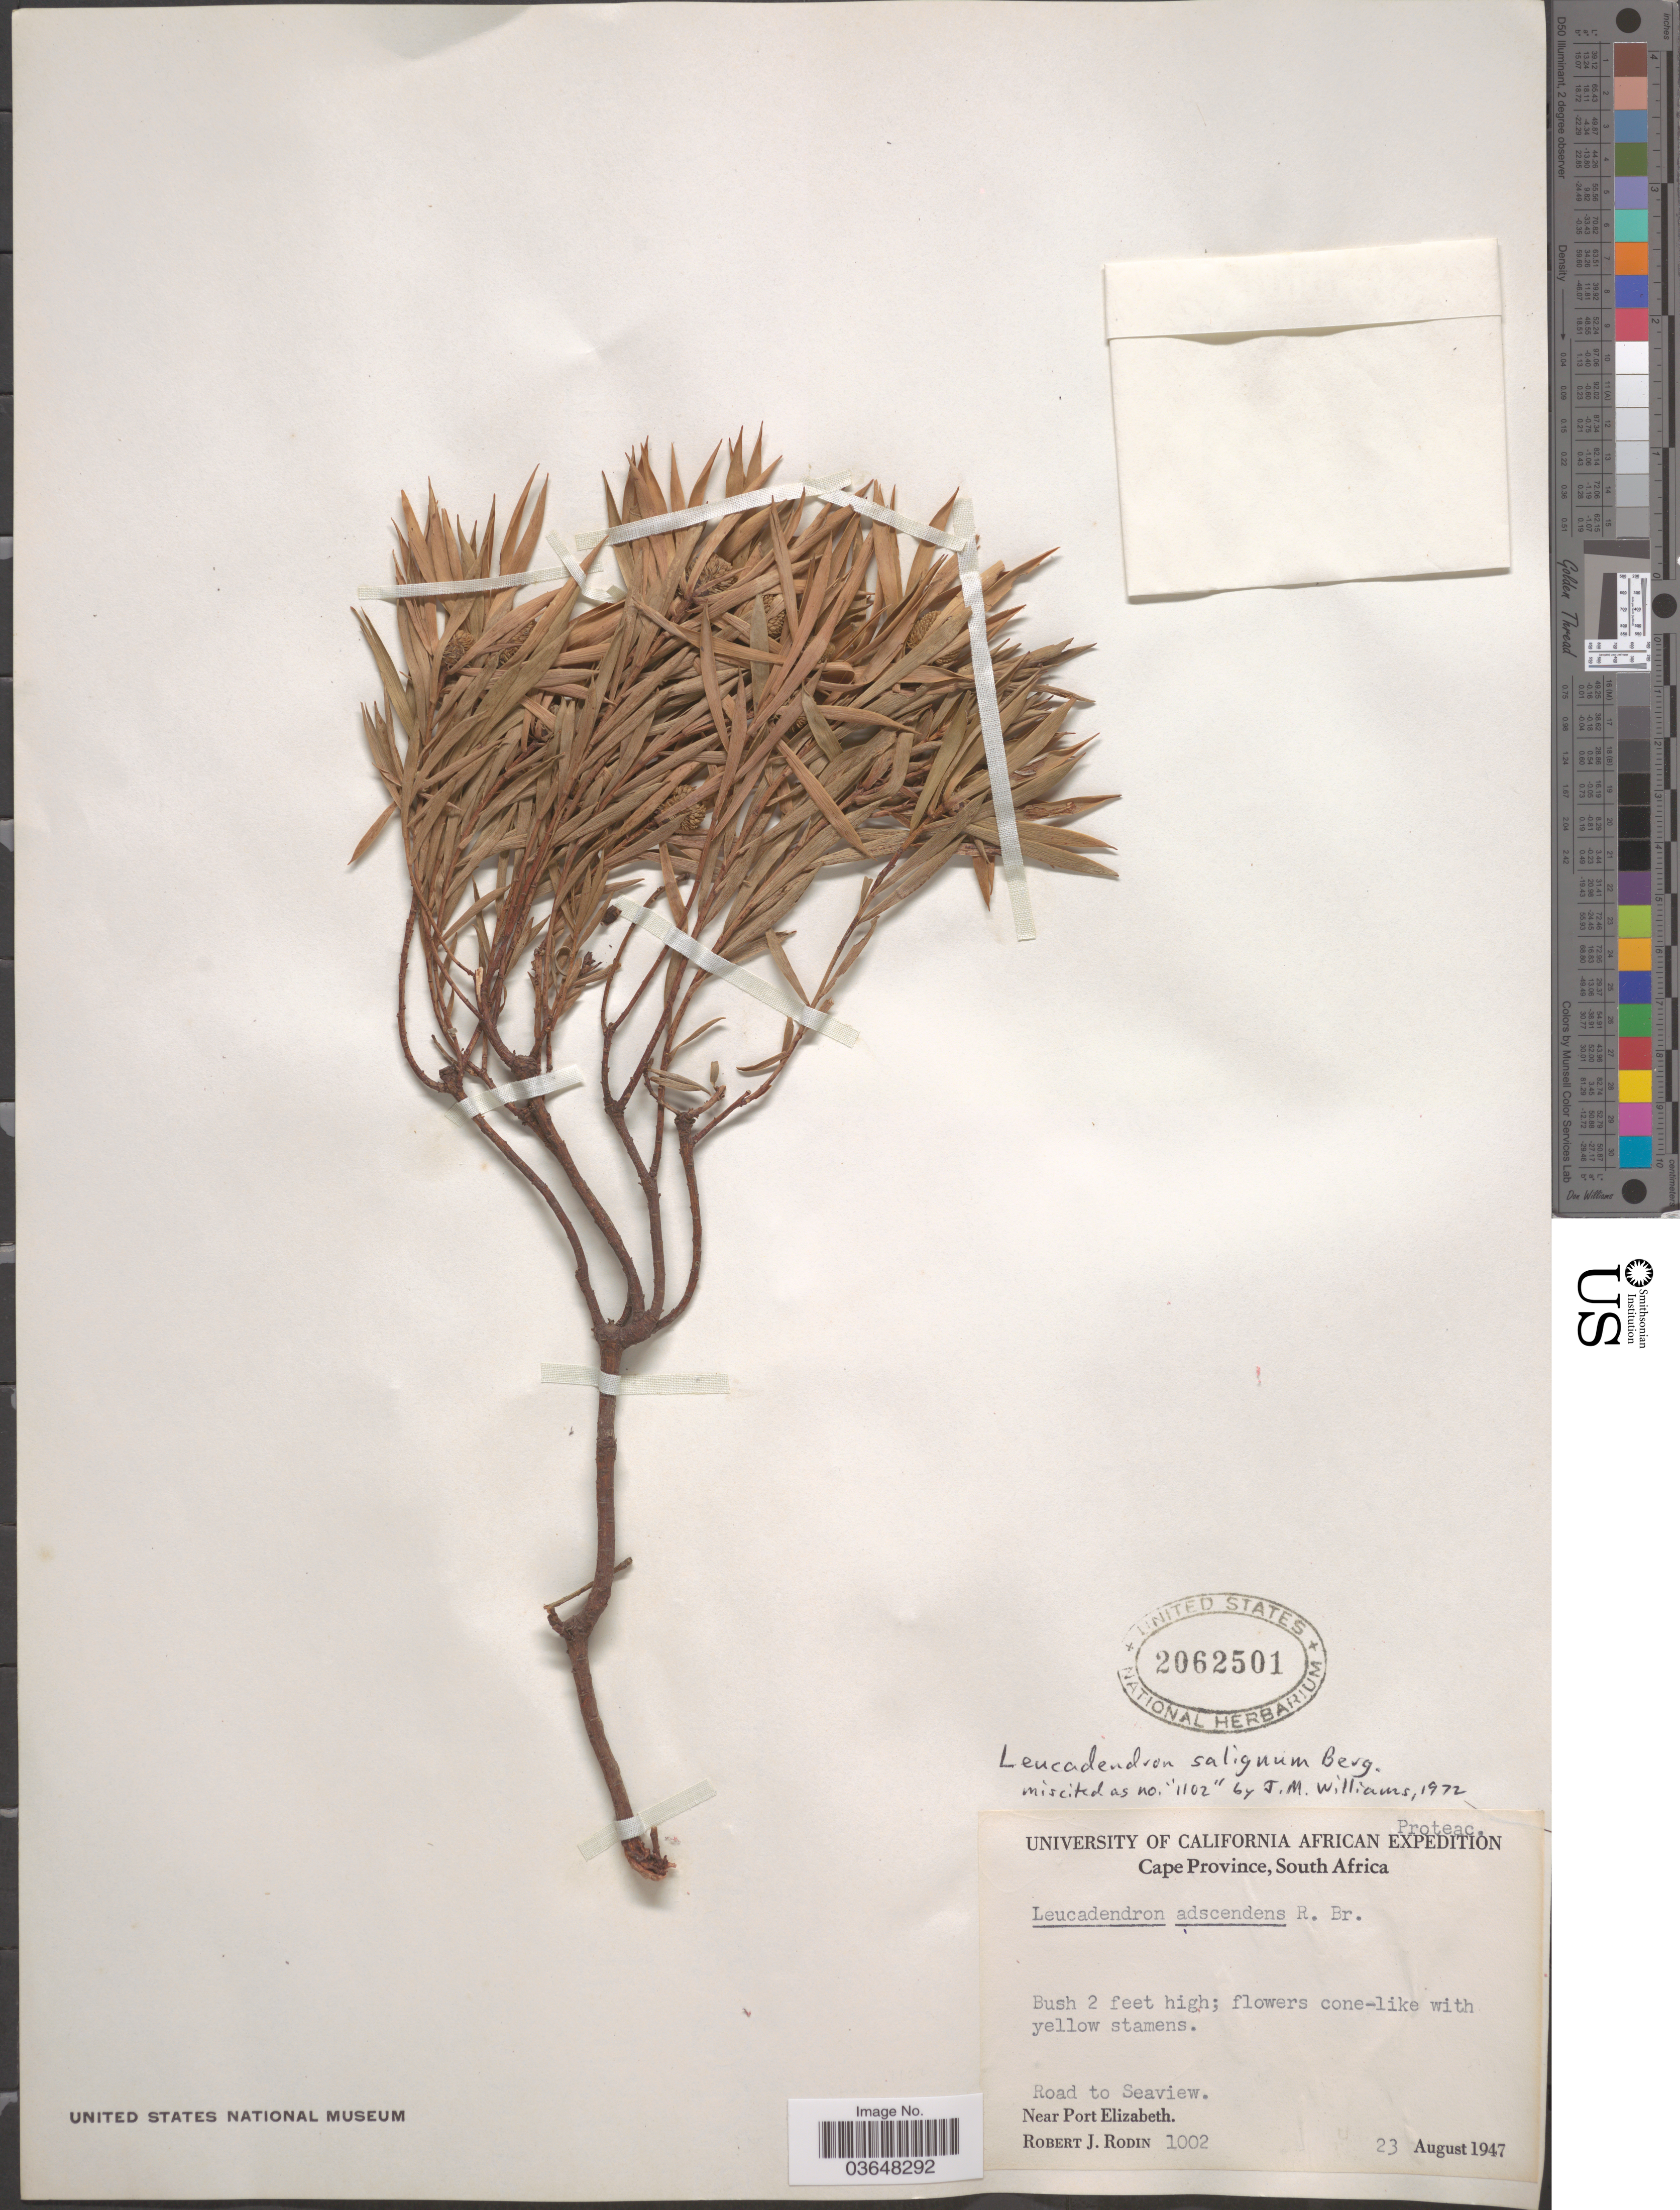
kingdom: Plantae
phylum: Tracheophyta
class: Magnoliopsida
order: Proteales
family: Proteaceae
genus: Leucadendron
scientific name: Leucadendron salignum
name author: P.J. Bergius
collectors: R. J. Rodin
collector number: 1002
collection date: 1947-08-23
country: South Africa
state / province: Eastern Cape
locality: Road to Seaview. Near Port Elizabeth.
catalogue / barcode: US 2062501